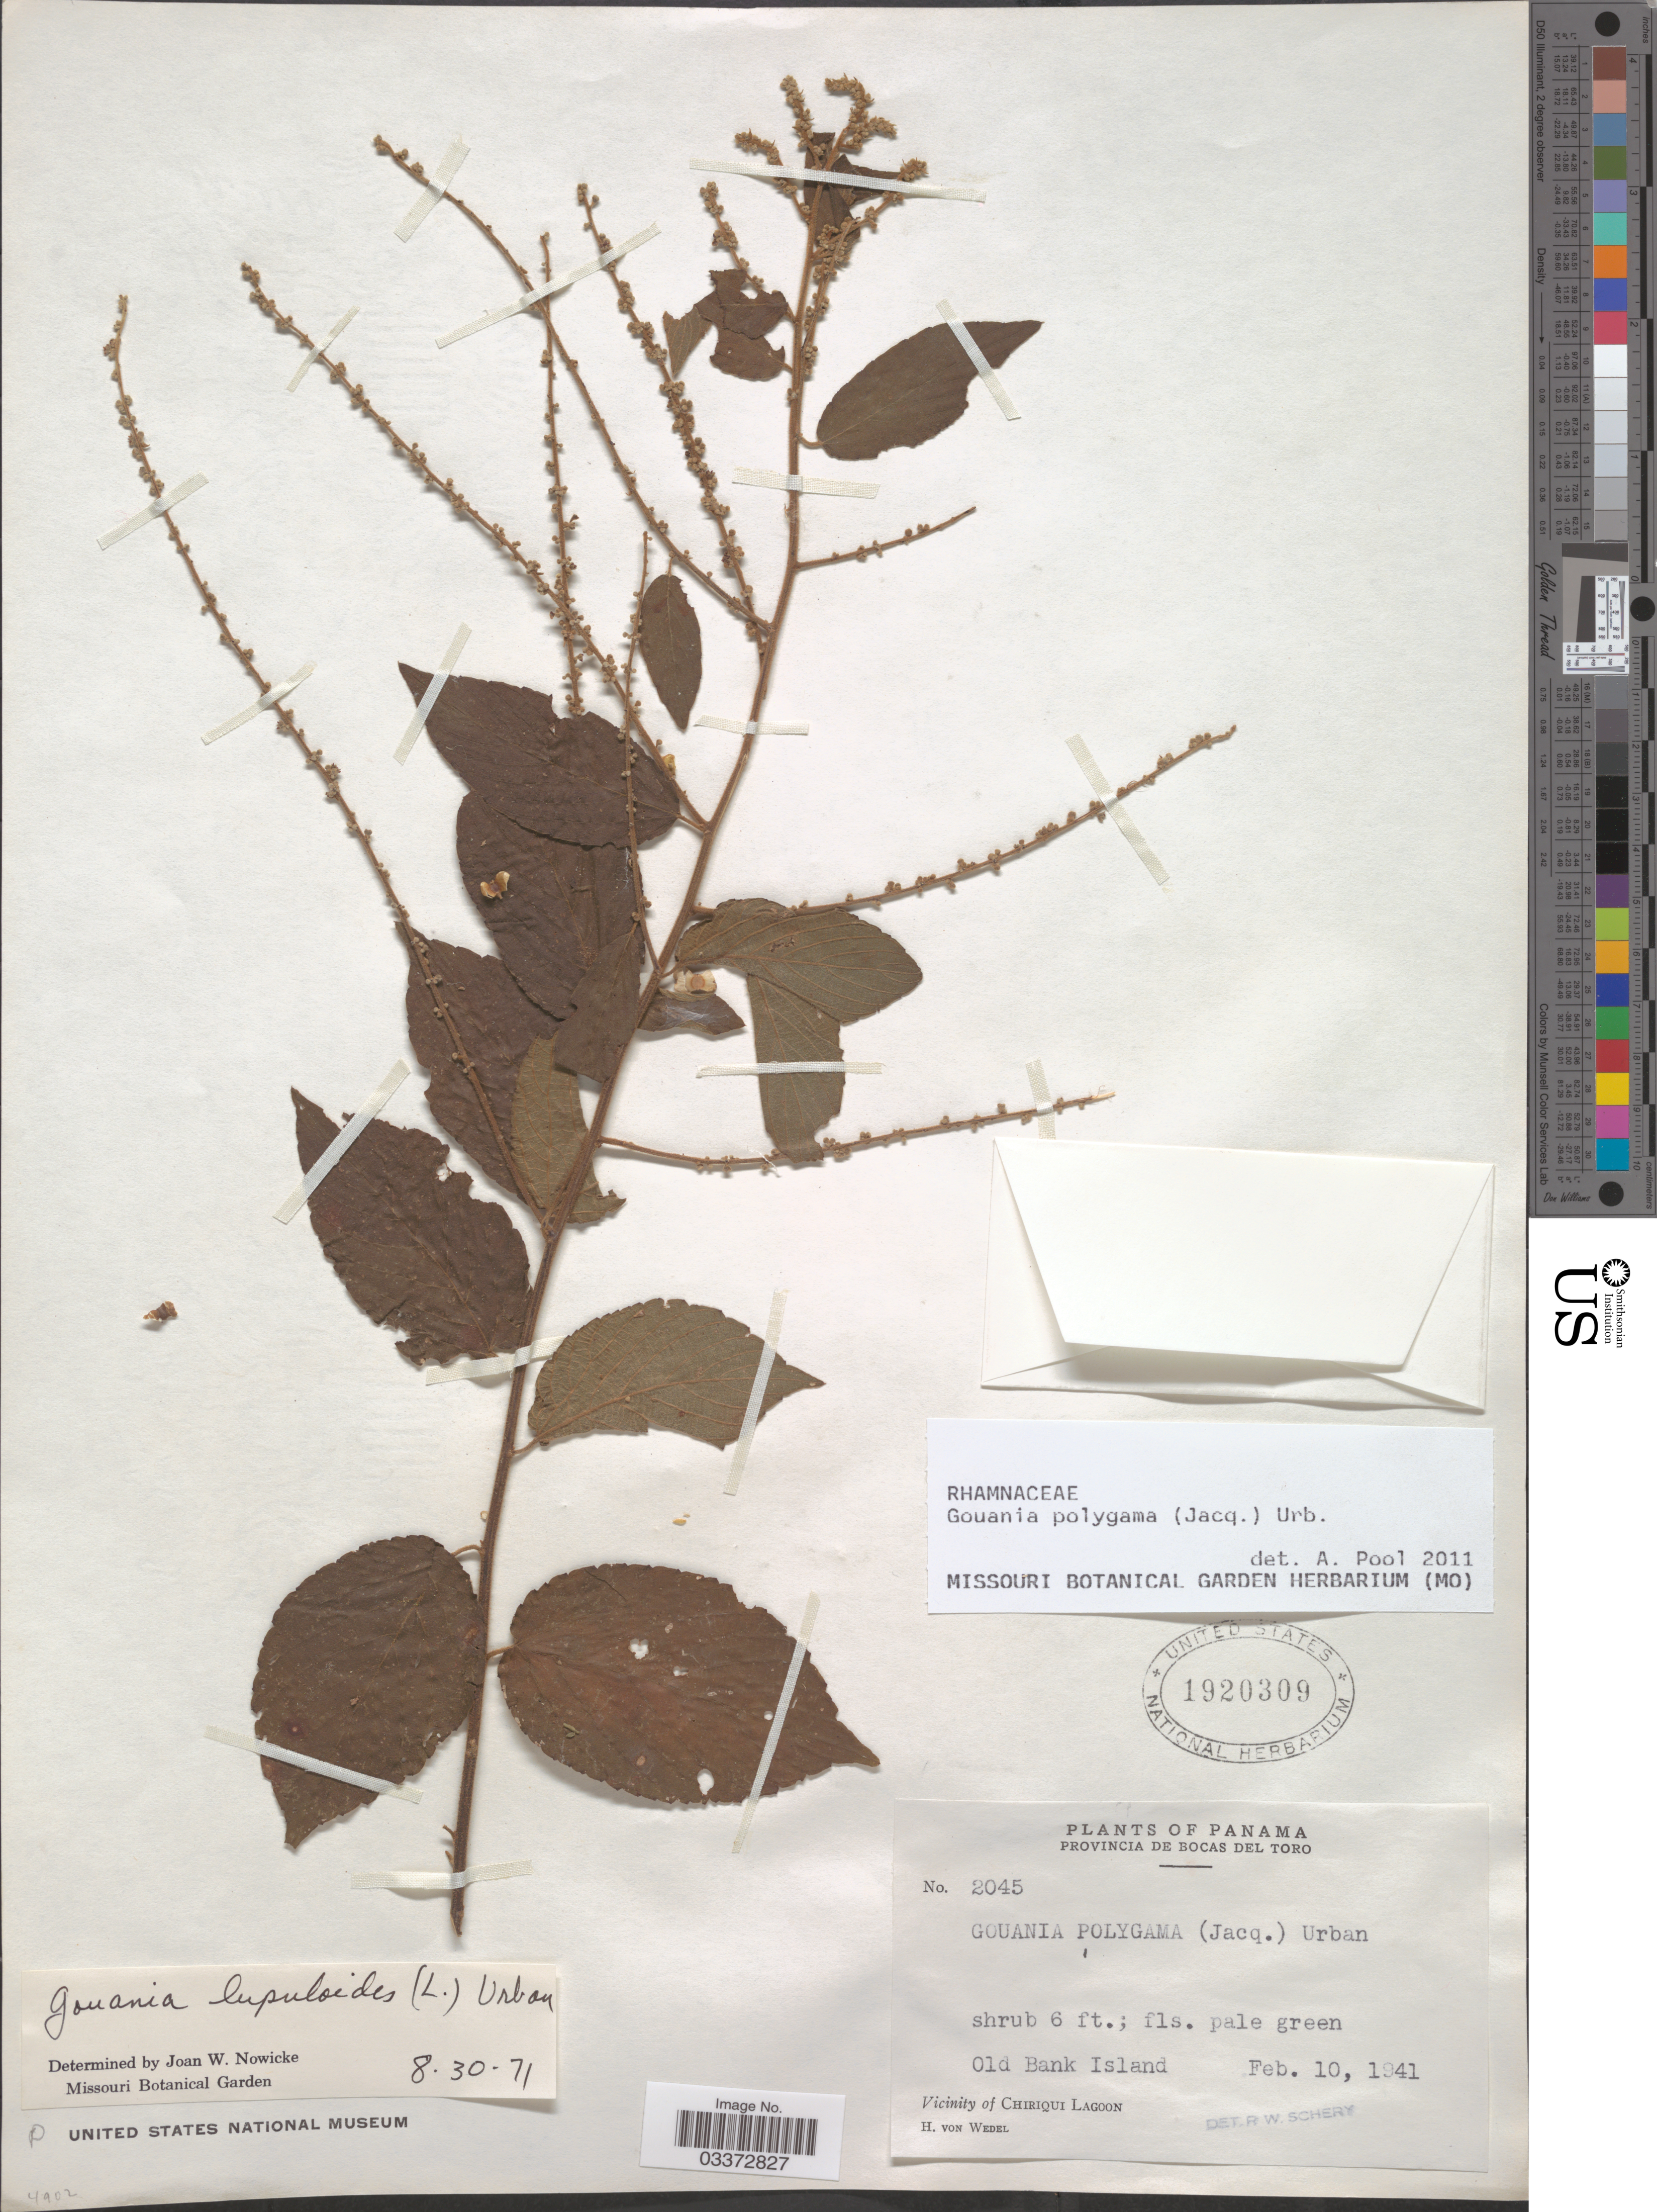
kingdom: Plantae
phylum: Tracheophyta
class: Magnoliopsida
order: Rosales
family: Rhamnaceae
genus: Gouania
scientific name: Gouania polygama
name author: (Jacq.) Urb.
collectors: H. von Wedel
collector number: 2045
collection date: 1941-02-10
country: Panama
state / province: Bocas del Toro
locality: Old Bank Island. Vicinity of Chiriqui Lagoon.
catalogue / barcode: US 1920309